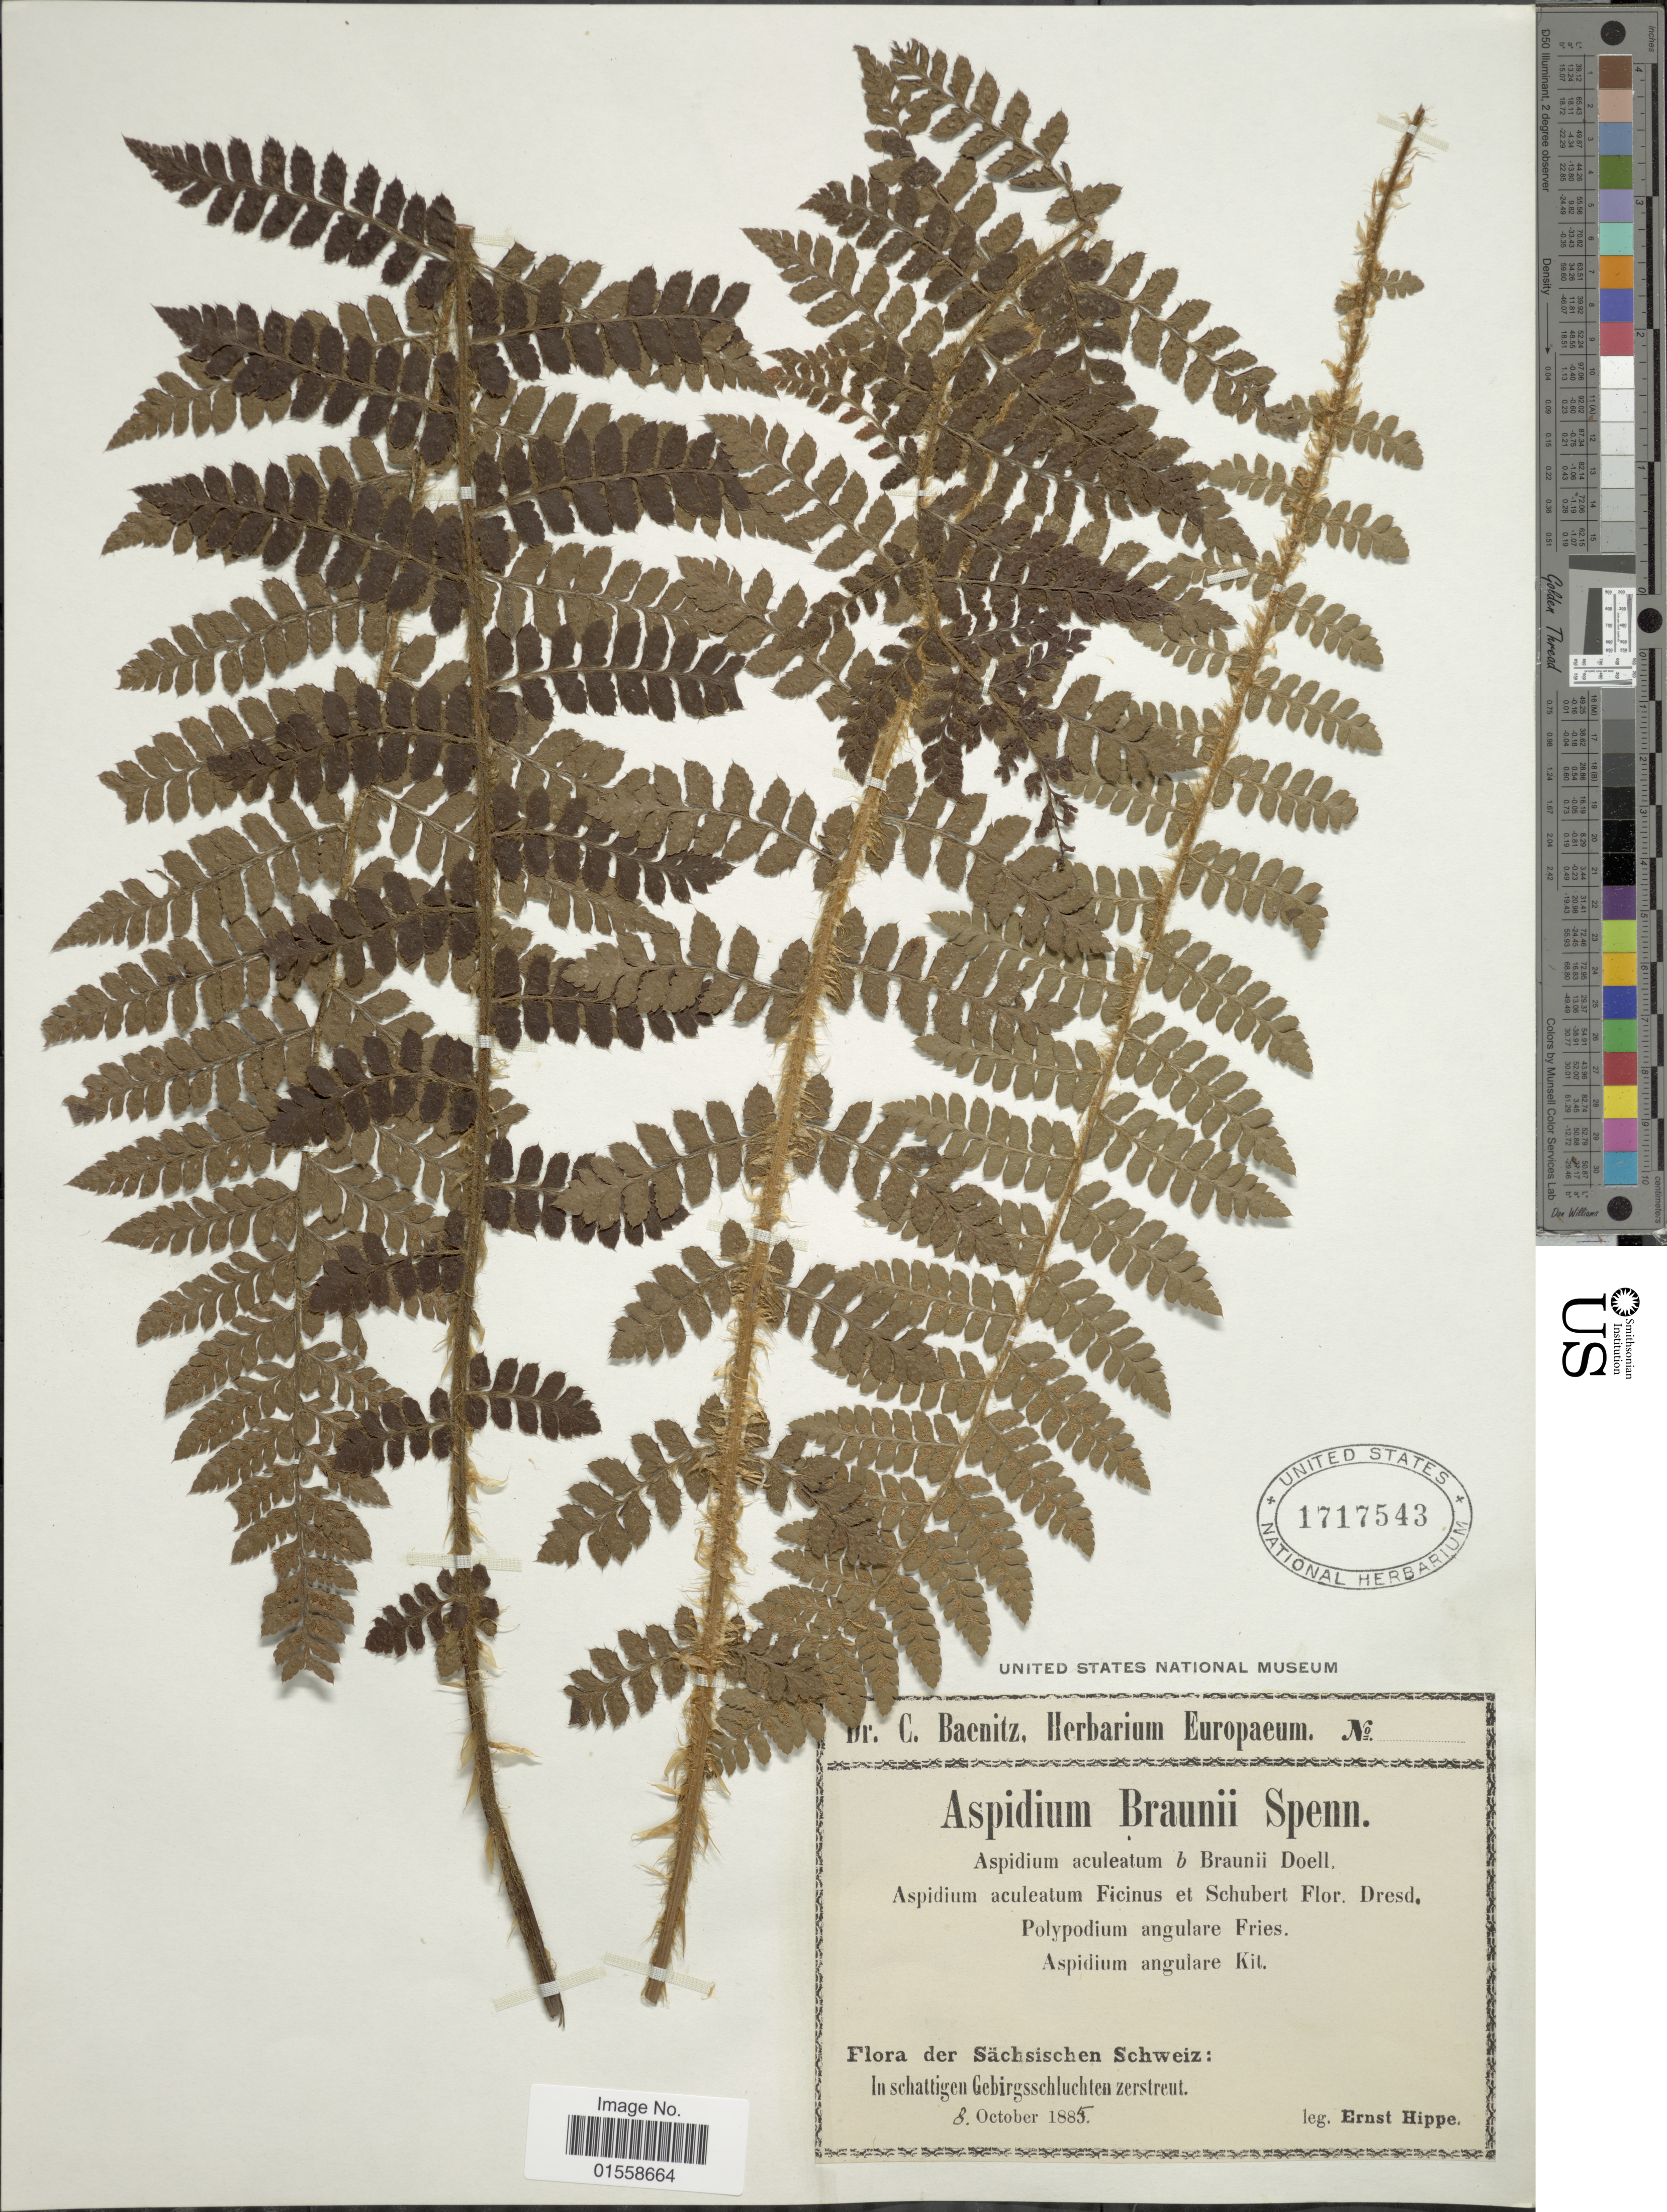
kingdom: Plantae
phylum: Tracheophyta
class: Polypodiopsida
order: Polypodiales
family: Dryopteridaceae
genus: Polystichum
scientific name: Polystichum braunii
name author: (Spenn.) Fée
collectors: E. Hippe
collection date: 1885-10-08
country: Switzerland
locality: Sachsischen Schweiz: In schattigen Gebirgsschluchten zerstreut.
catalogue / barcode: US 1717543